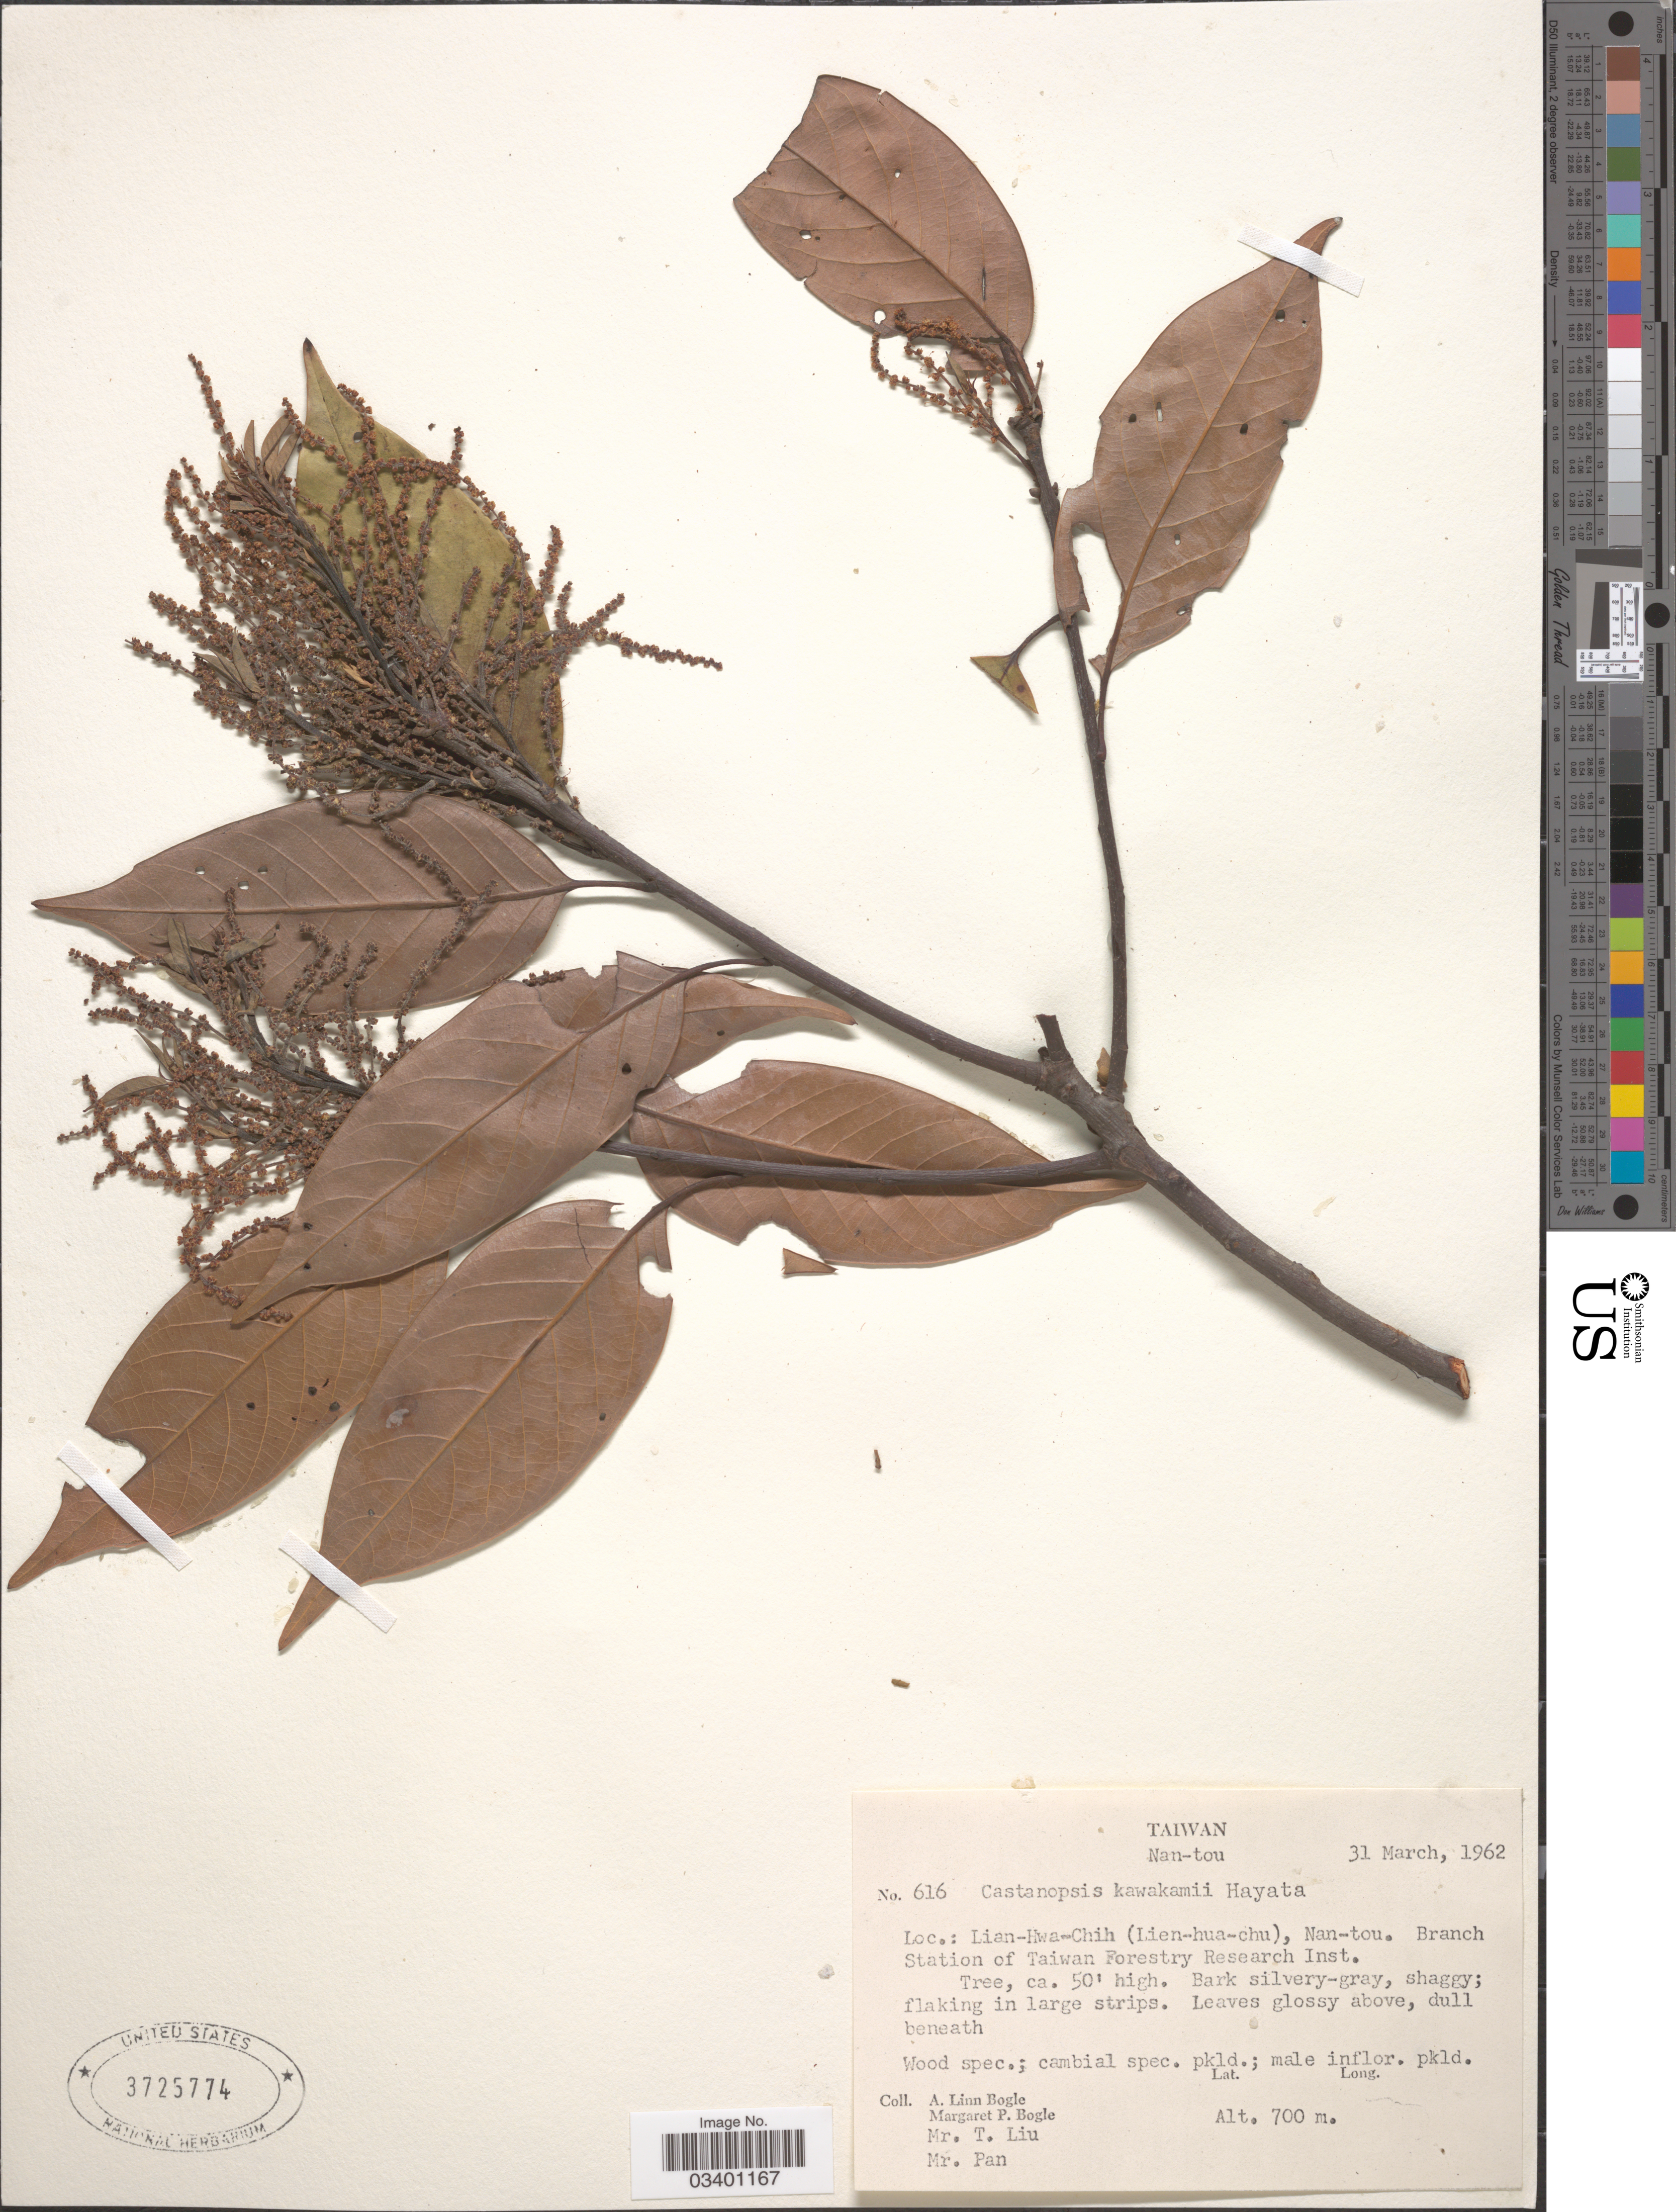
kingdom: Plantae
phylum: Tracheophyta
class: Magnoliopsida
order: Fagales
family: Fagaceae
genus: Castanopsis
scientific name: Castanopsis kawakamii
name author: Hayata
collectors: Bogle, A.L., M. Bogle, T. Liu & Mr. Pan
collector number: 616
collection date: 1962-03-31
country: Taiwan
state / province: Nantou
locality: Nan-tou. Lian-Hwa-Chih (Lien-hua-chu). Branch Station of Taiwan Forestry Research Inst.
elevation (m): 700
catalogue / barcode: US 3725774